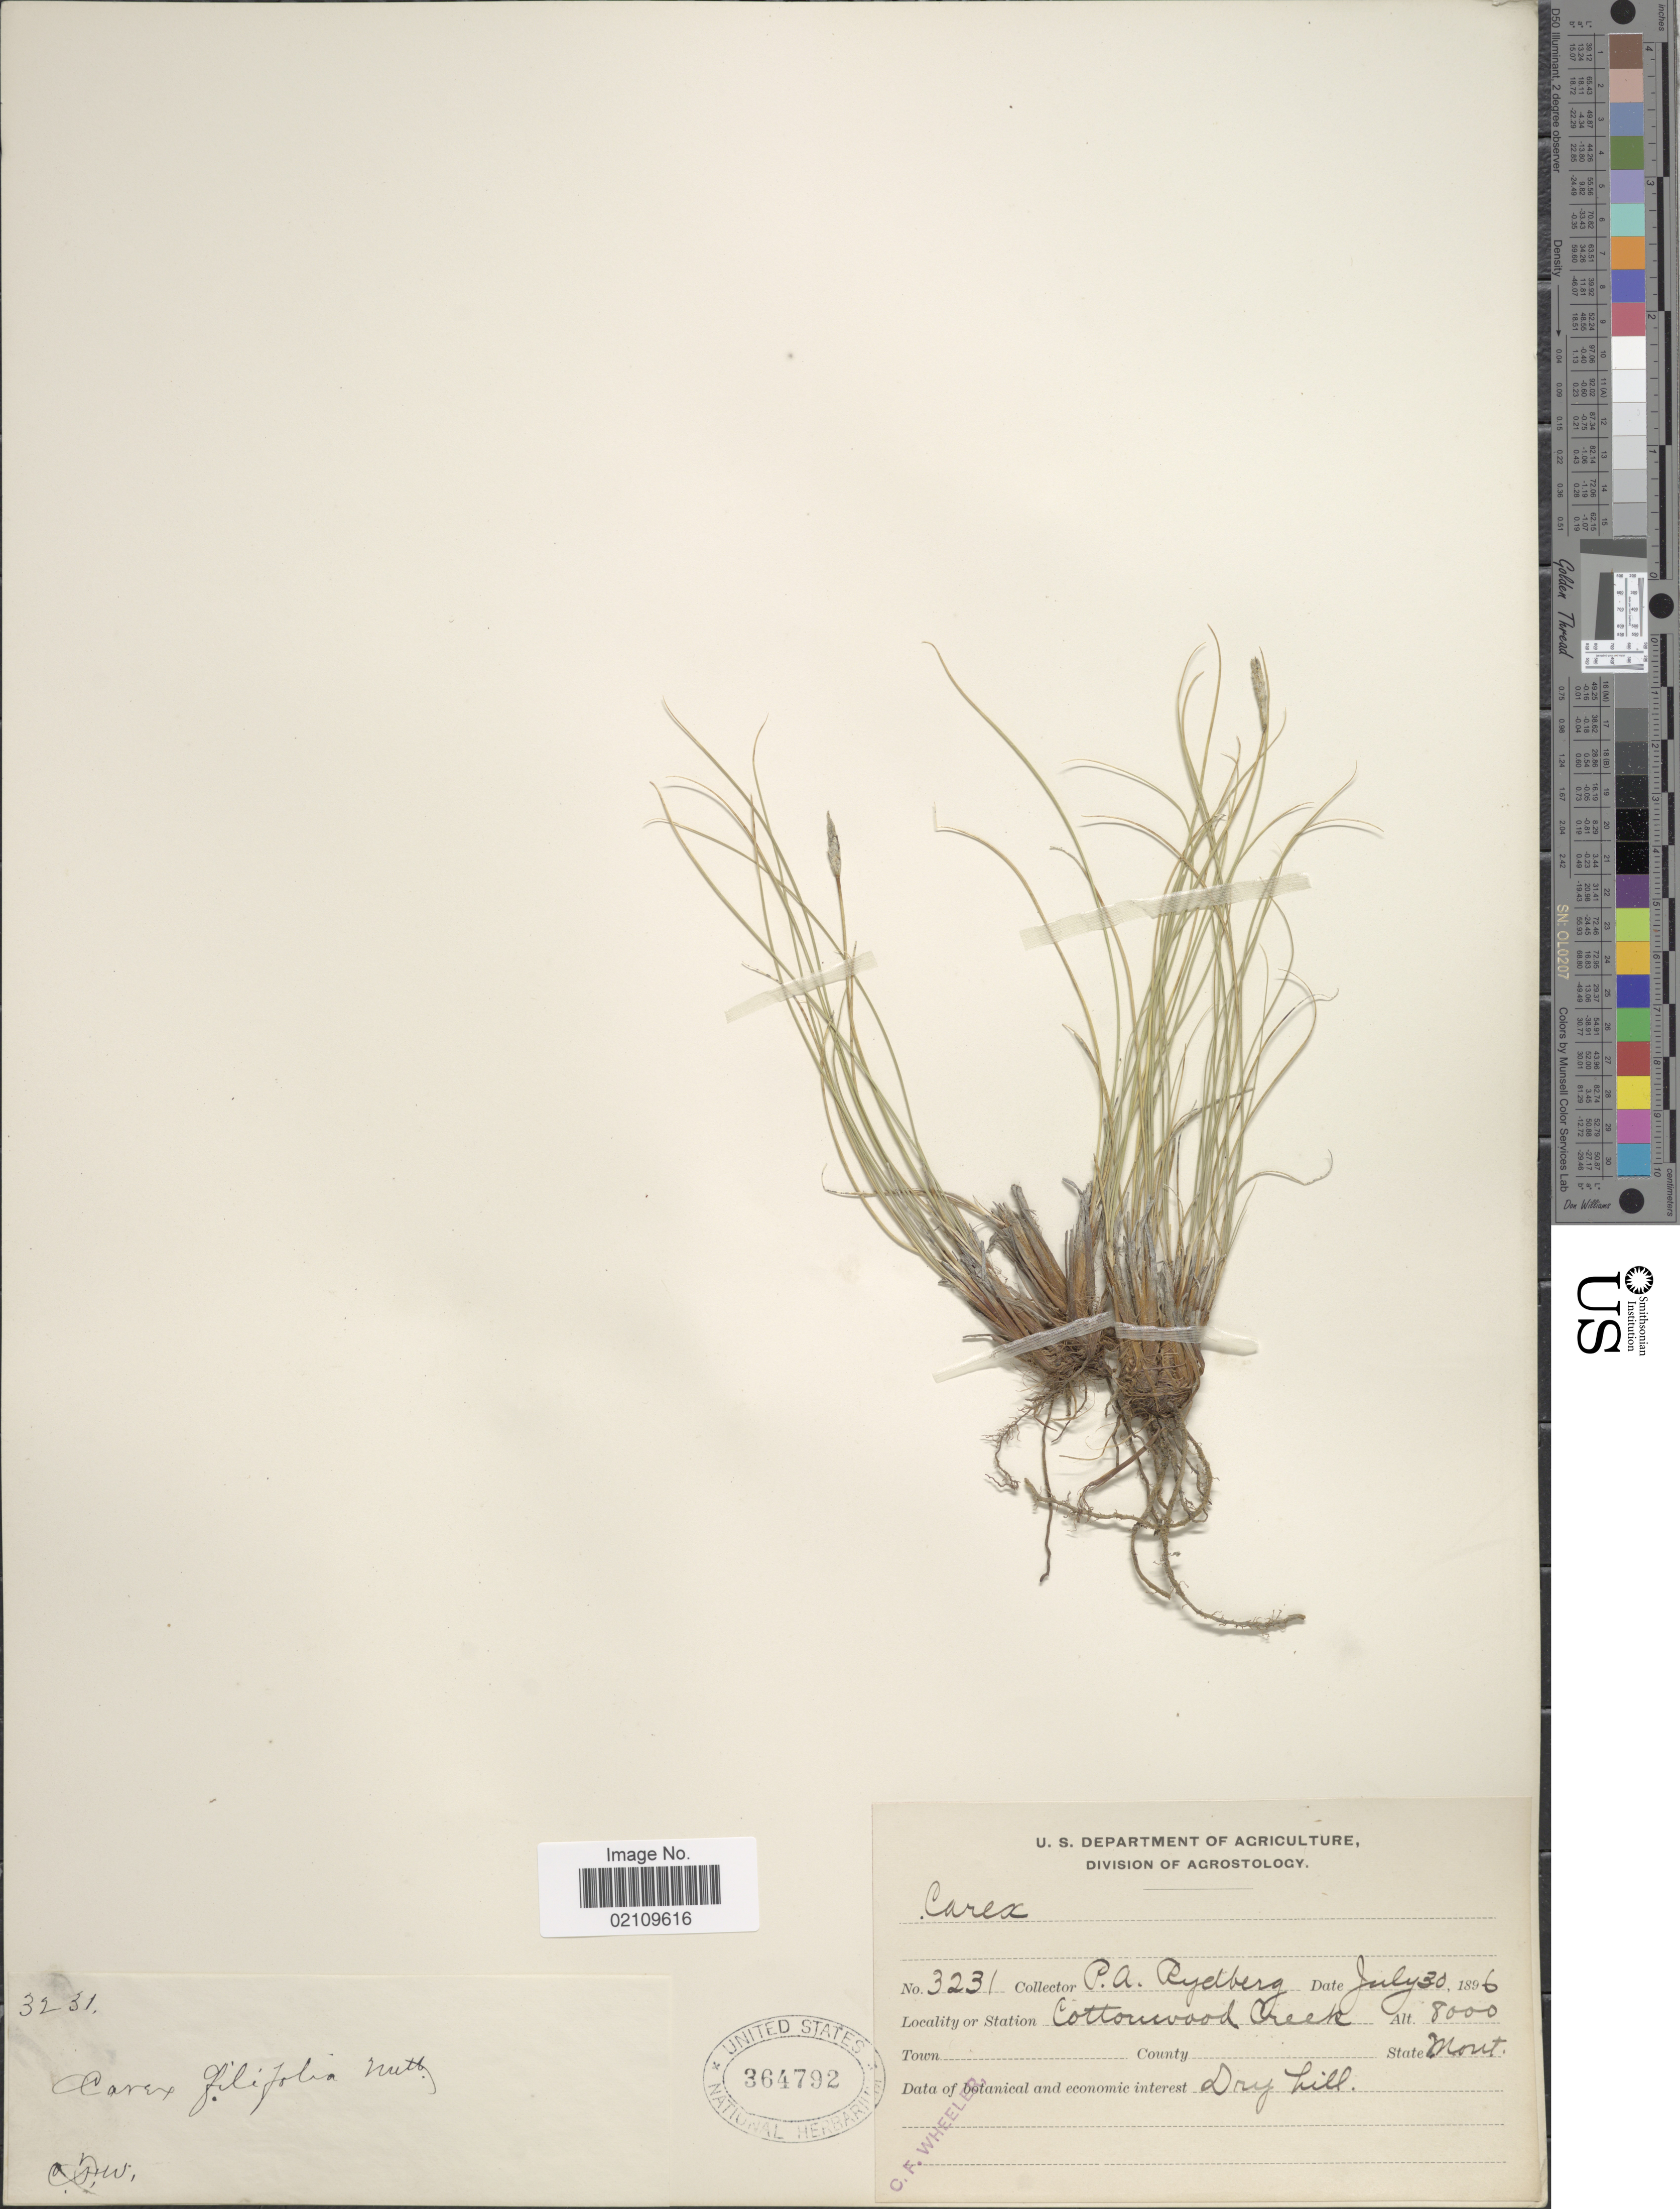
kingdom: Plantae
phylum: Tracheophyta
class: Liliopsida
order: Poales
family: Cyperaceae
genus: Carex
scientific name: Carex filifolia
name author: Nutt.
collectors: P. A. Rydberg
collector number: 3231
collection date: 1896-07-30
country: United States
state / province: Montana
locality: Cottonwood Creek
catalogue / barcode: US 364792